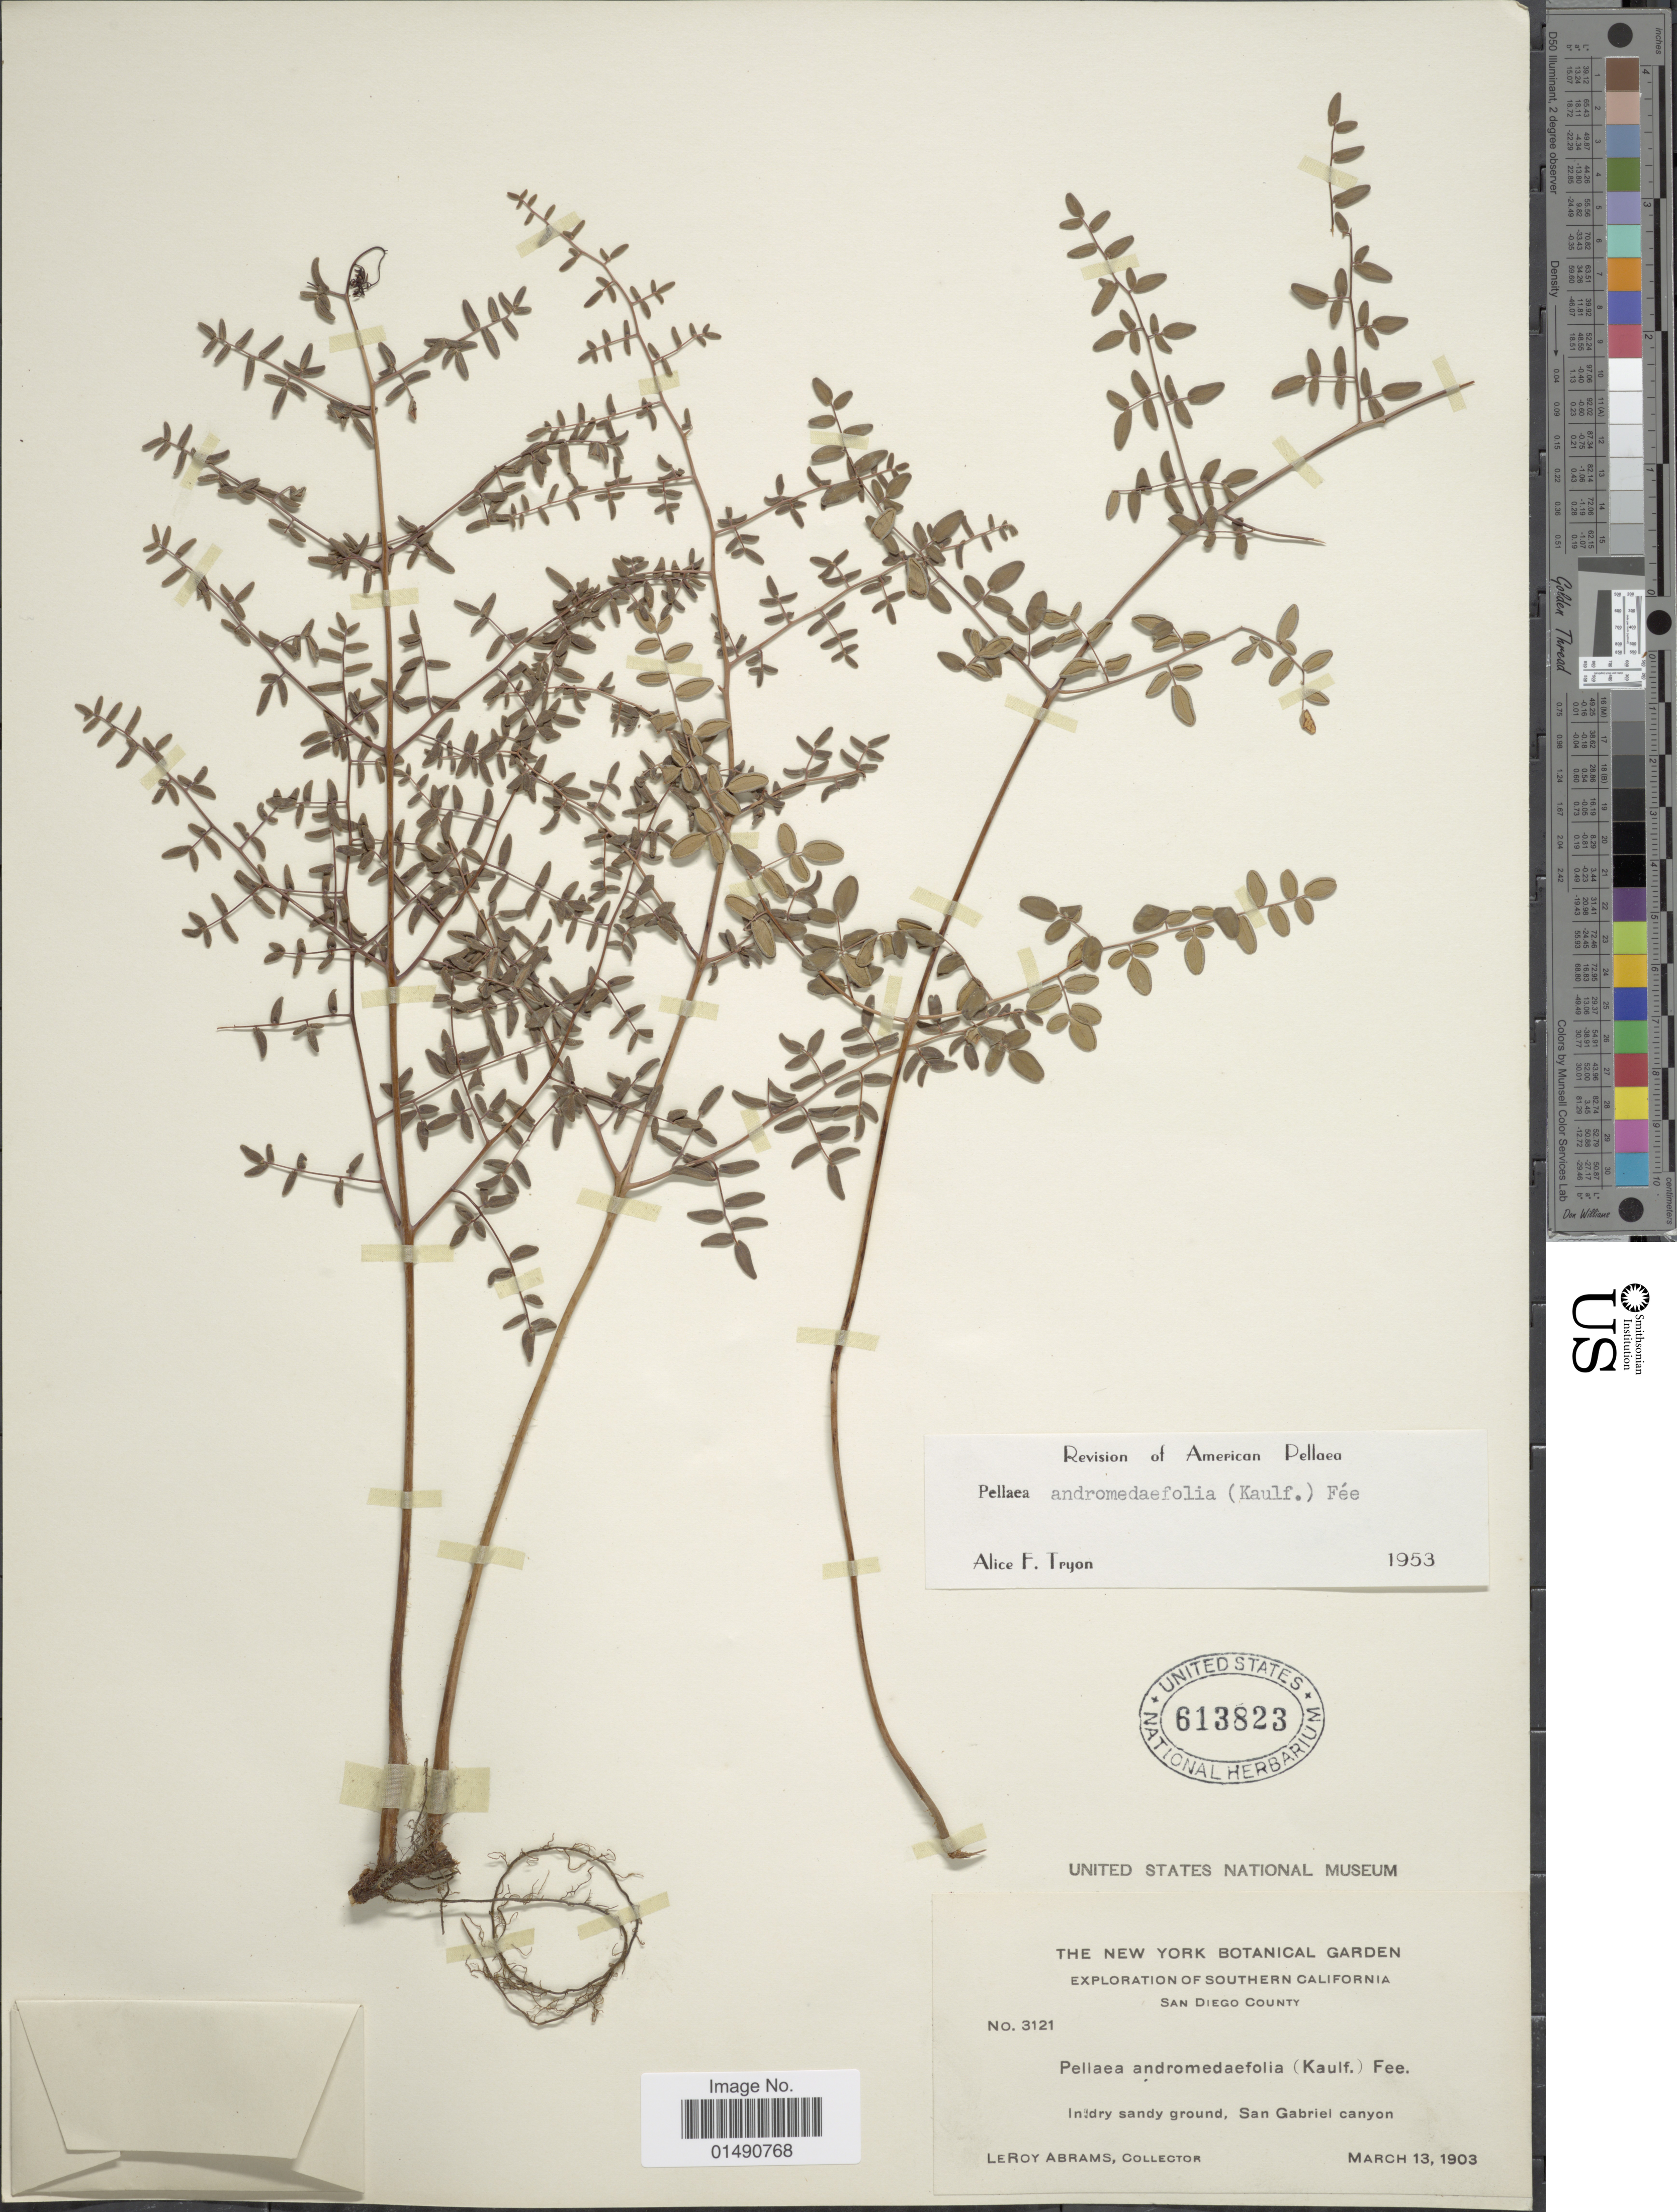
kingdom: Plantae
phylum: Tracheophyta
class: Polypodiopsida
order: Polypodiales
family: Pteridaceae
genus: Pellaea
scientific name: Pellaea andromedifolia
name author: (Kaulf.) Fée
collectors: L. Abrams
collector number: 3121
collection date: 1903-03-13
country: United States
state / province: California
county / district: San Diego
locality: Southern California, San Diego County, San Gabriel canyon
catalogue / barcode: US 613823